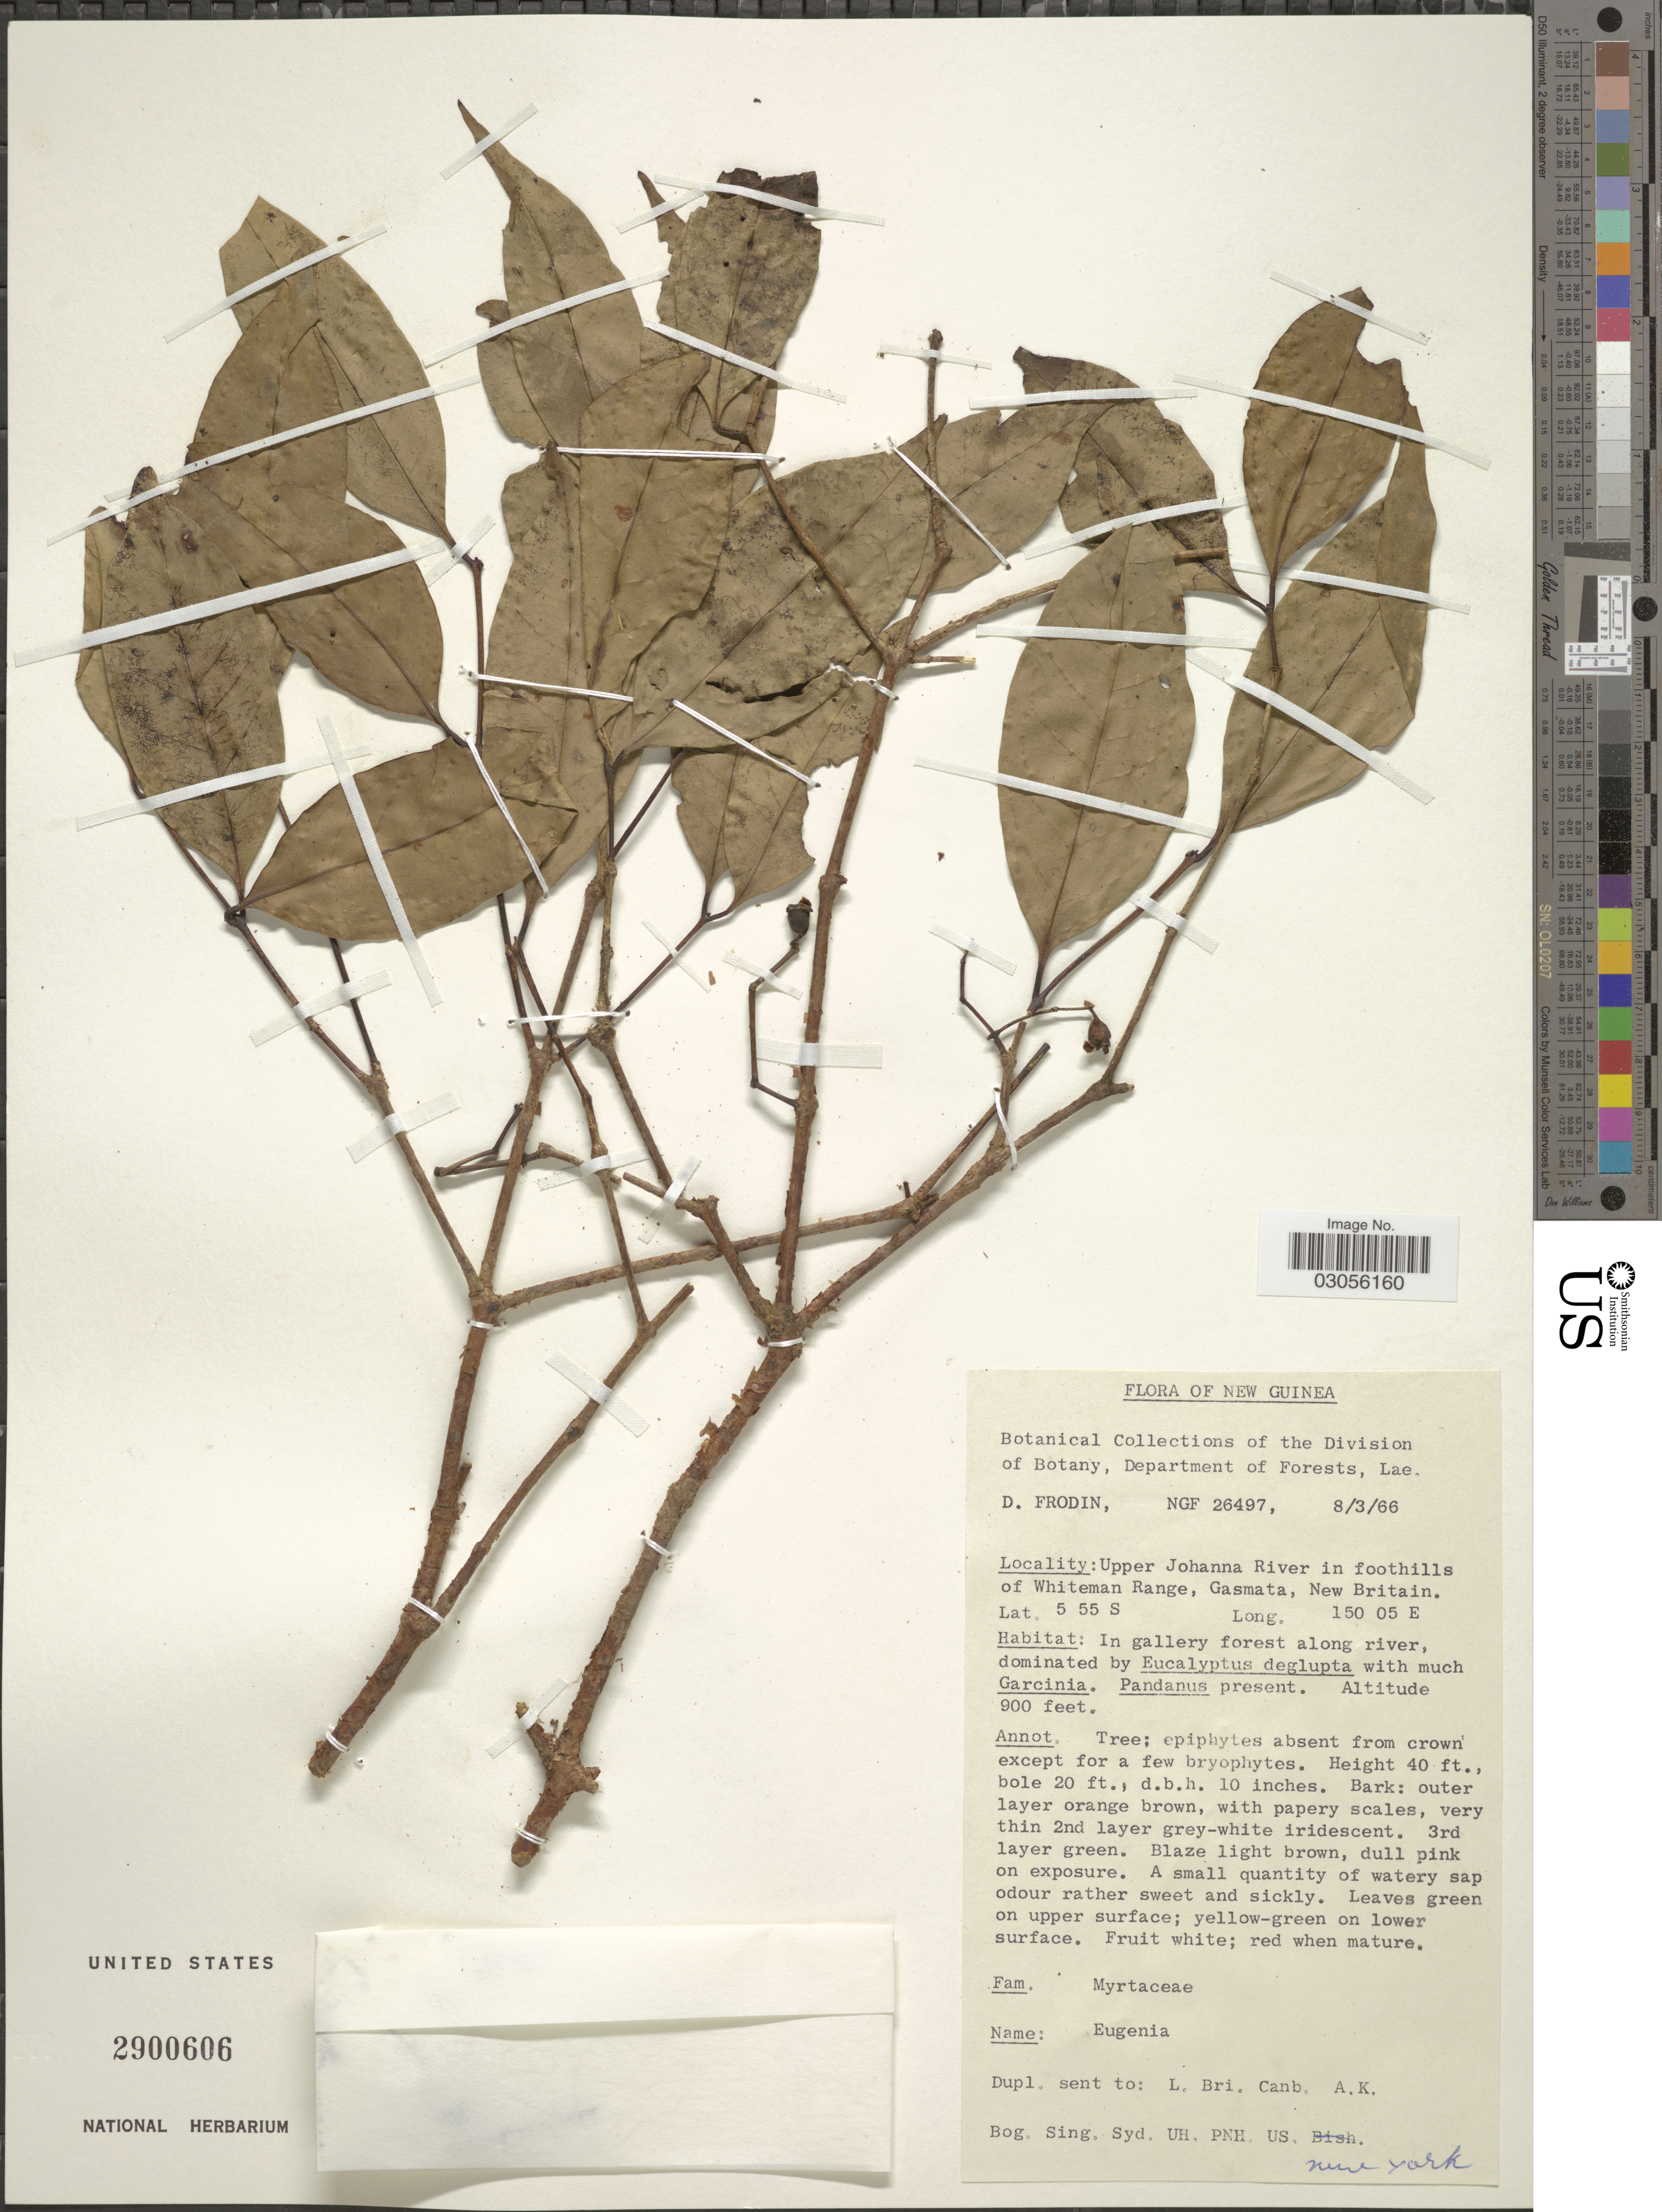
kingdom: Plantae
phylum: Tracheophyta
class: Magnoliopsida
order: Myrtales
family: Myrtaceae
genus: Eugenia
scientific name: Eugenia sp.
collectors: D. G. Frodin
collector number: NGF 26497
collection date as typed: Transcribed d/m/y: 8/3/66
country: Papua New Guinea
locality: New Guinea. Upper Johanna River in foothills of Whiteman Range, Gasmata, New Britain.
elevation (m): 274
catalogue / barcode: US 2900606